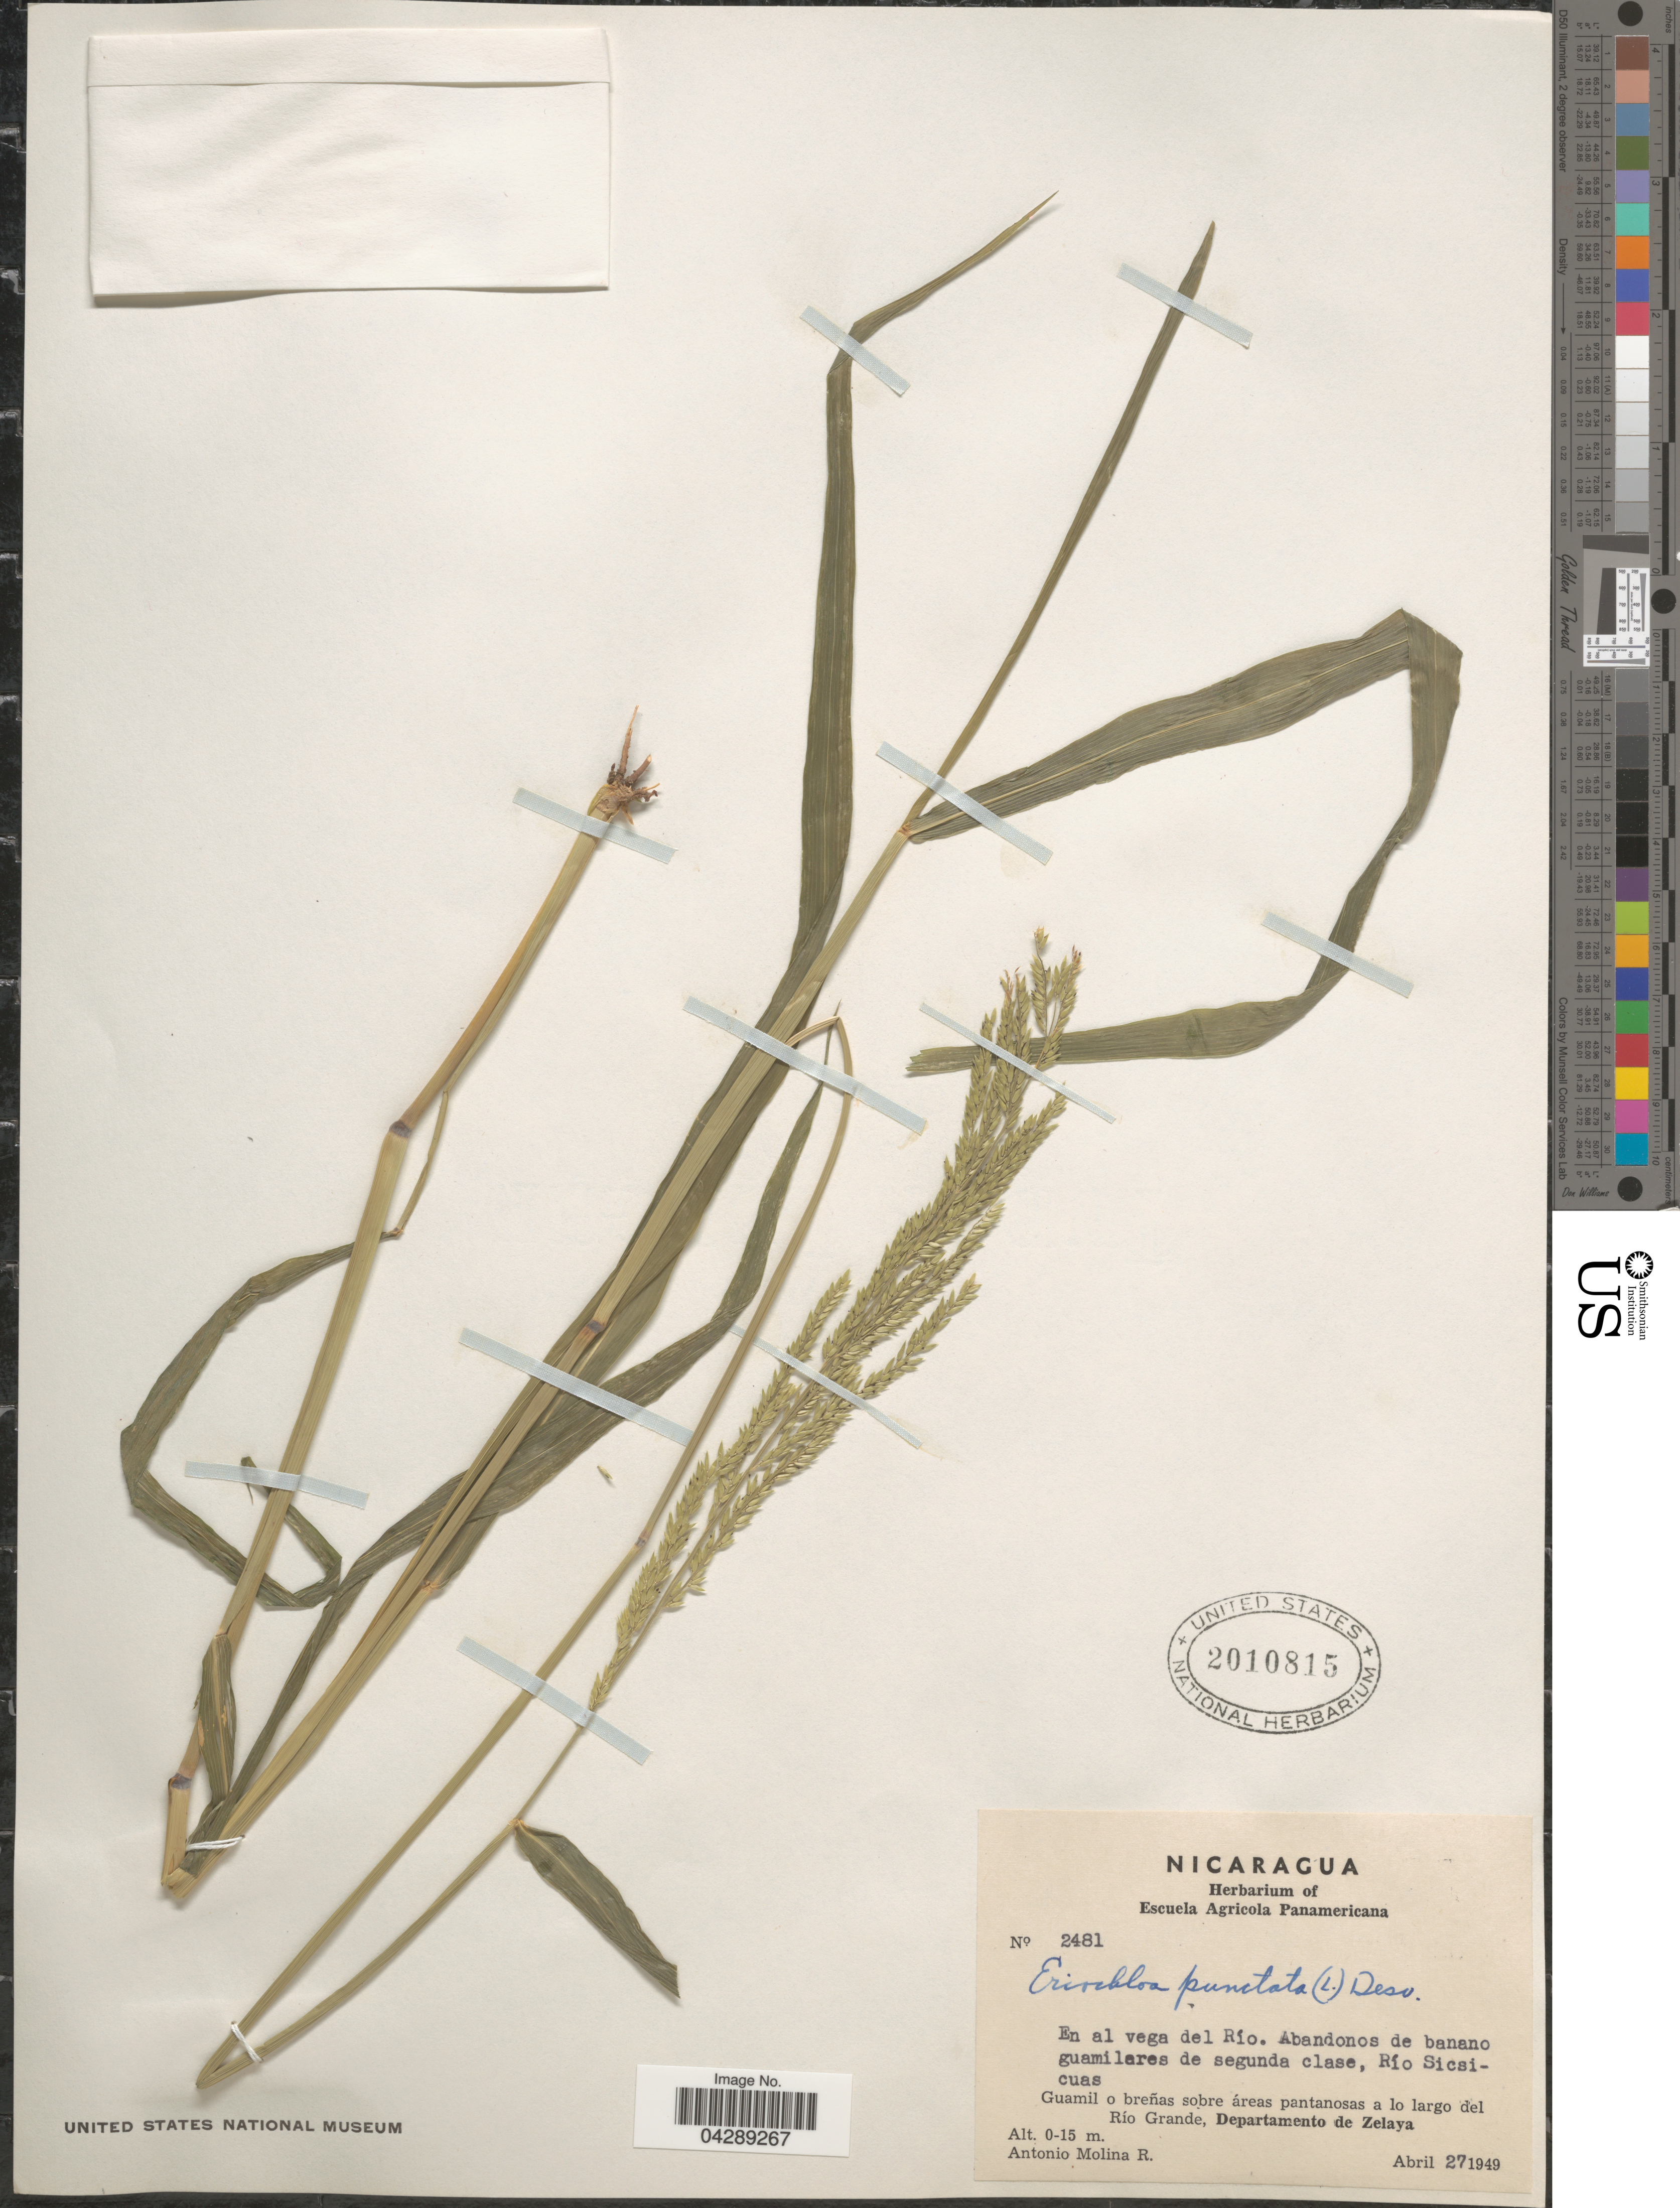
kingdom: Plantae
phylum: Tracheophyta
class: Liliopsida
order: Poales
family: Poaceae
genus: Eriochloa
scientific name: Eriochloa punctata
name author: (L.) Desv. ex Ham.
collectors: A. Molina R.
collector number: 2481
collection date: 1949-04-24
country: Nicaragua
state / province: Atlántico Sur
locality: El al vega del Río. Abandonos de banano guamileres de segunda clase, Río Sicsicuas [INTERPRETTED: Rio Siksikwas]. Guamil o breñas sobre áreas pantanosas a lo largo del Río Grande, Departamento de Zelaya.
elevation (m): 0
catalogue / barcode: US 2010815